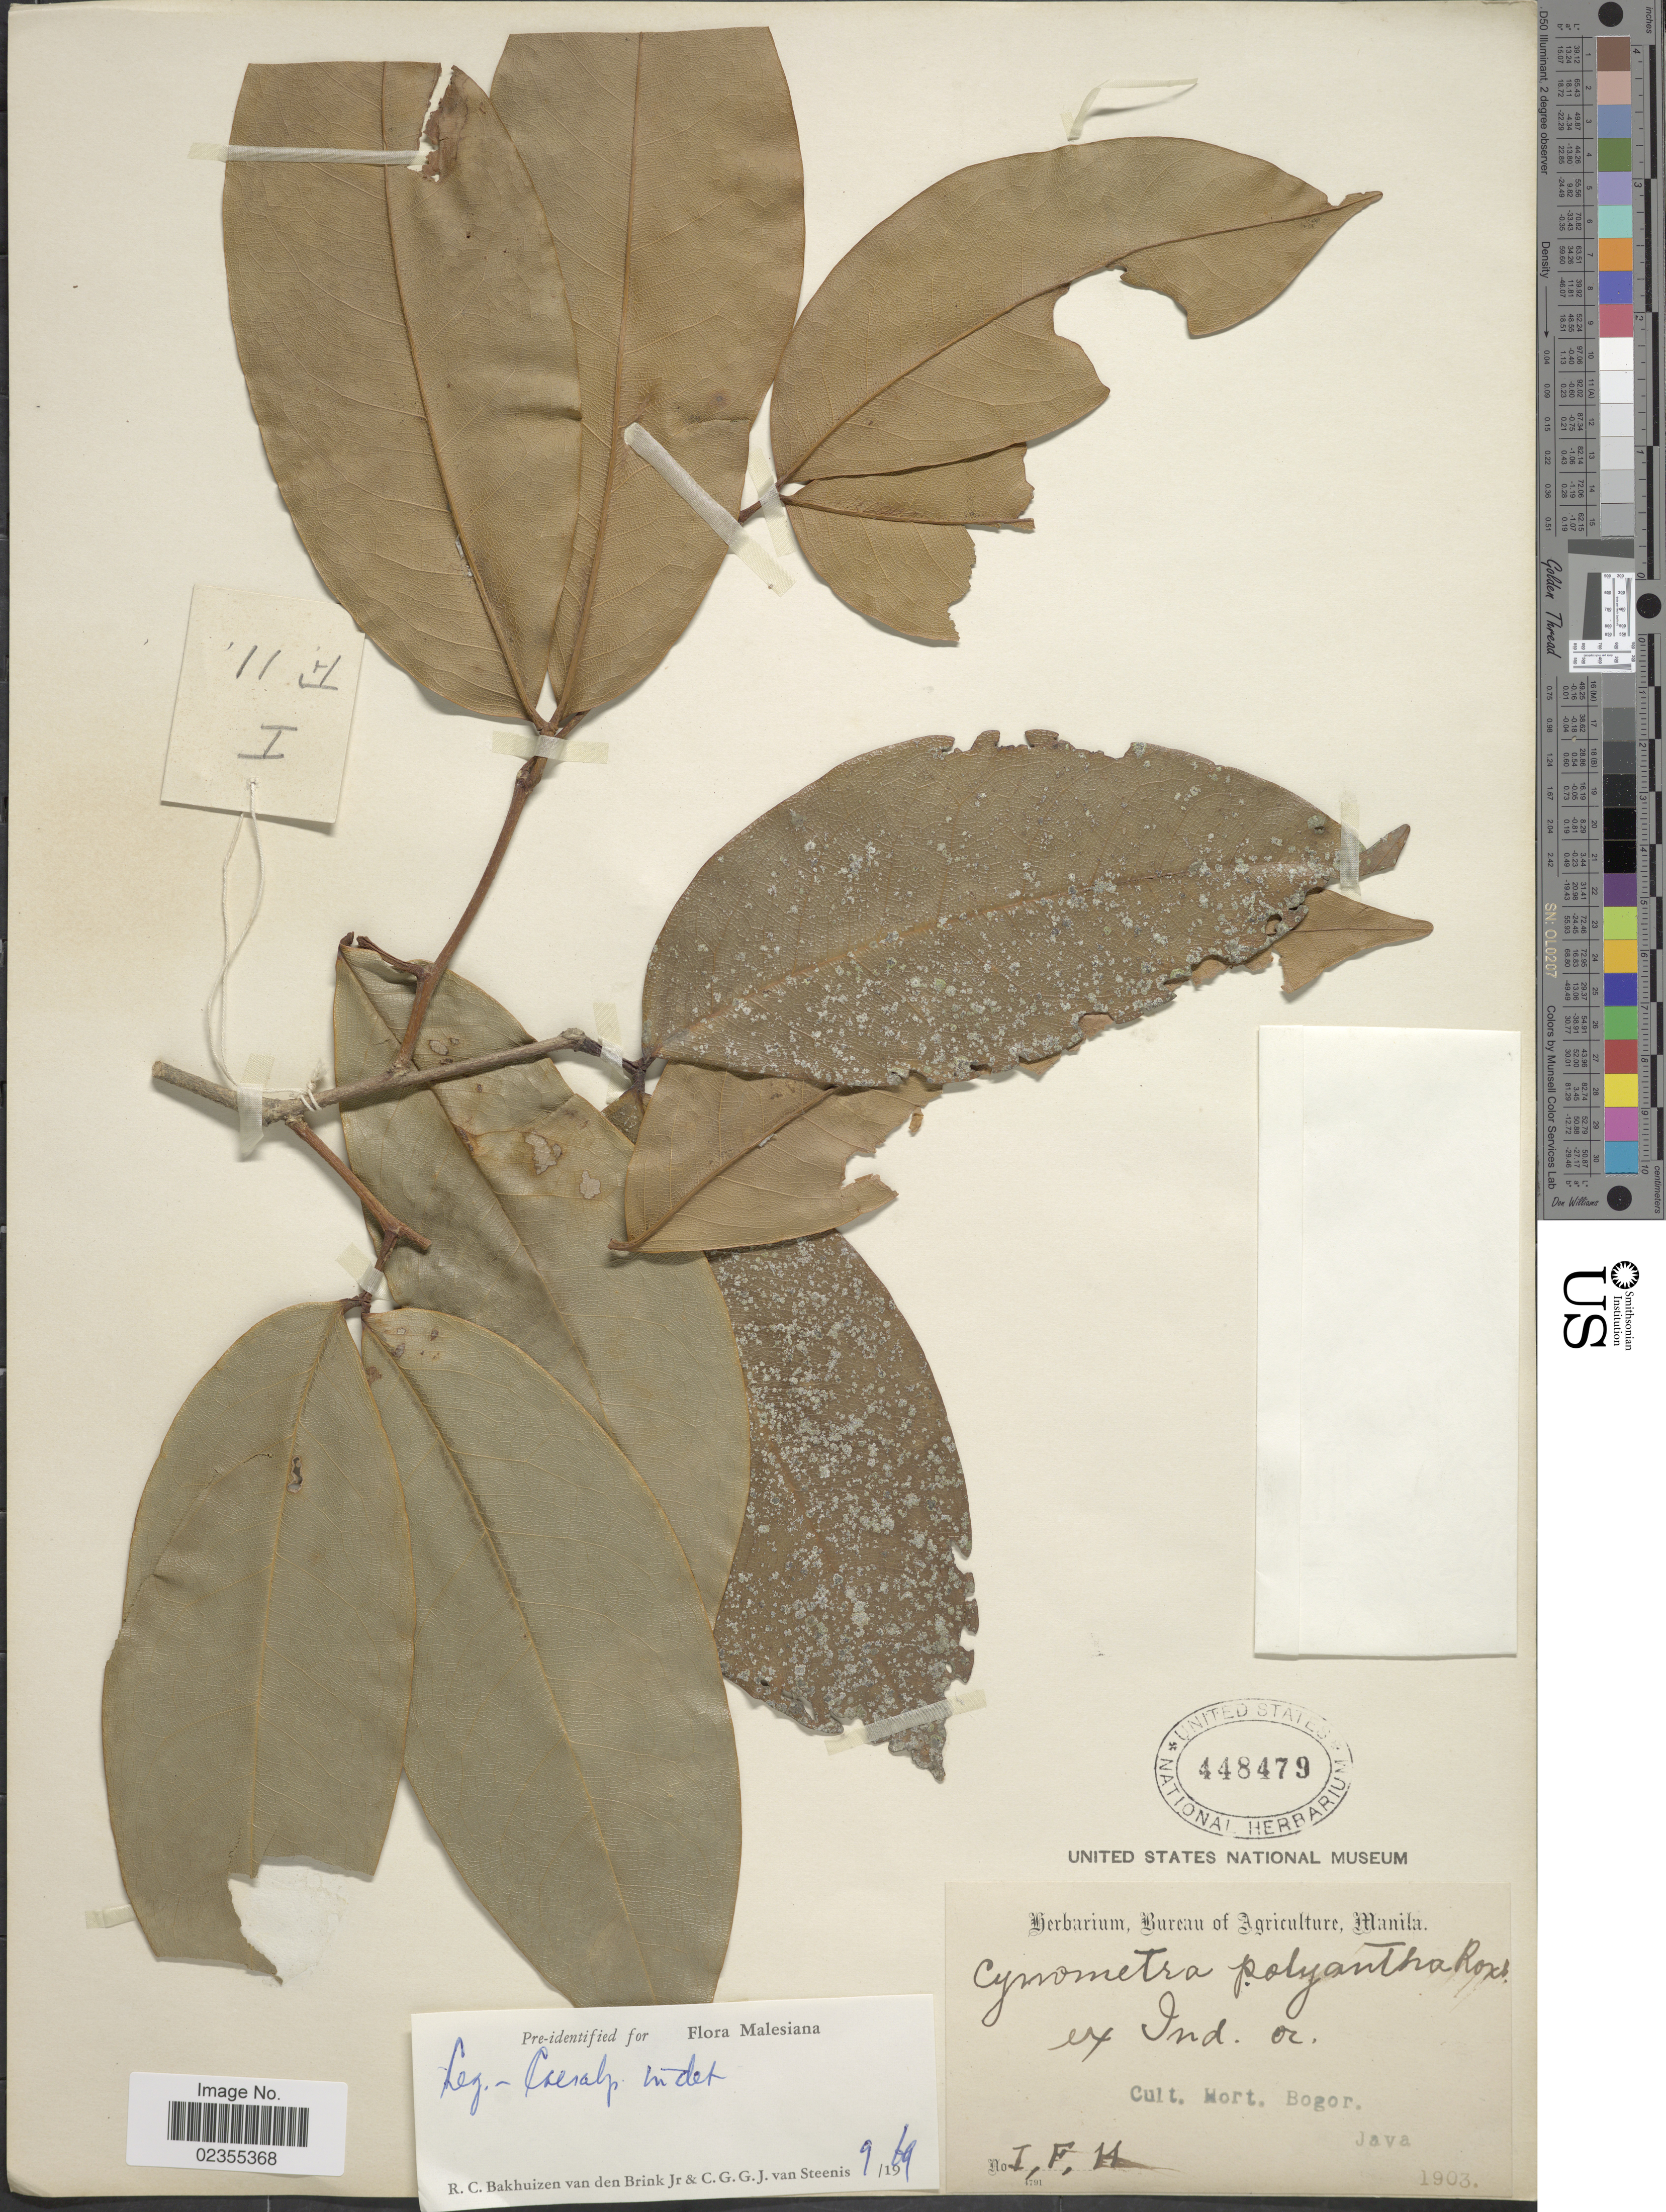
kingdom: Plantae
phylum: Tracheophyta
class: Magnoliopsida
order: Fabales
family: Fabaceae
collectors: ex Herb. Bur. Agric. Manila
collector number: I, F, 11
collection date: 1903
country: Indonesia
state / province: Java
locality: Cult. Hort. Bogor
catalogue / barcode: US 448479